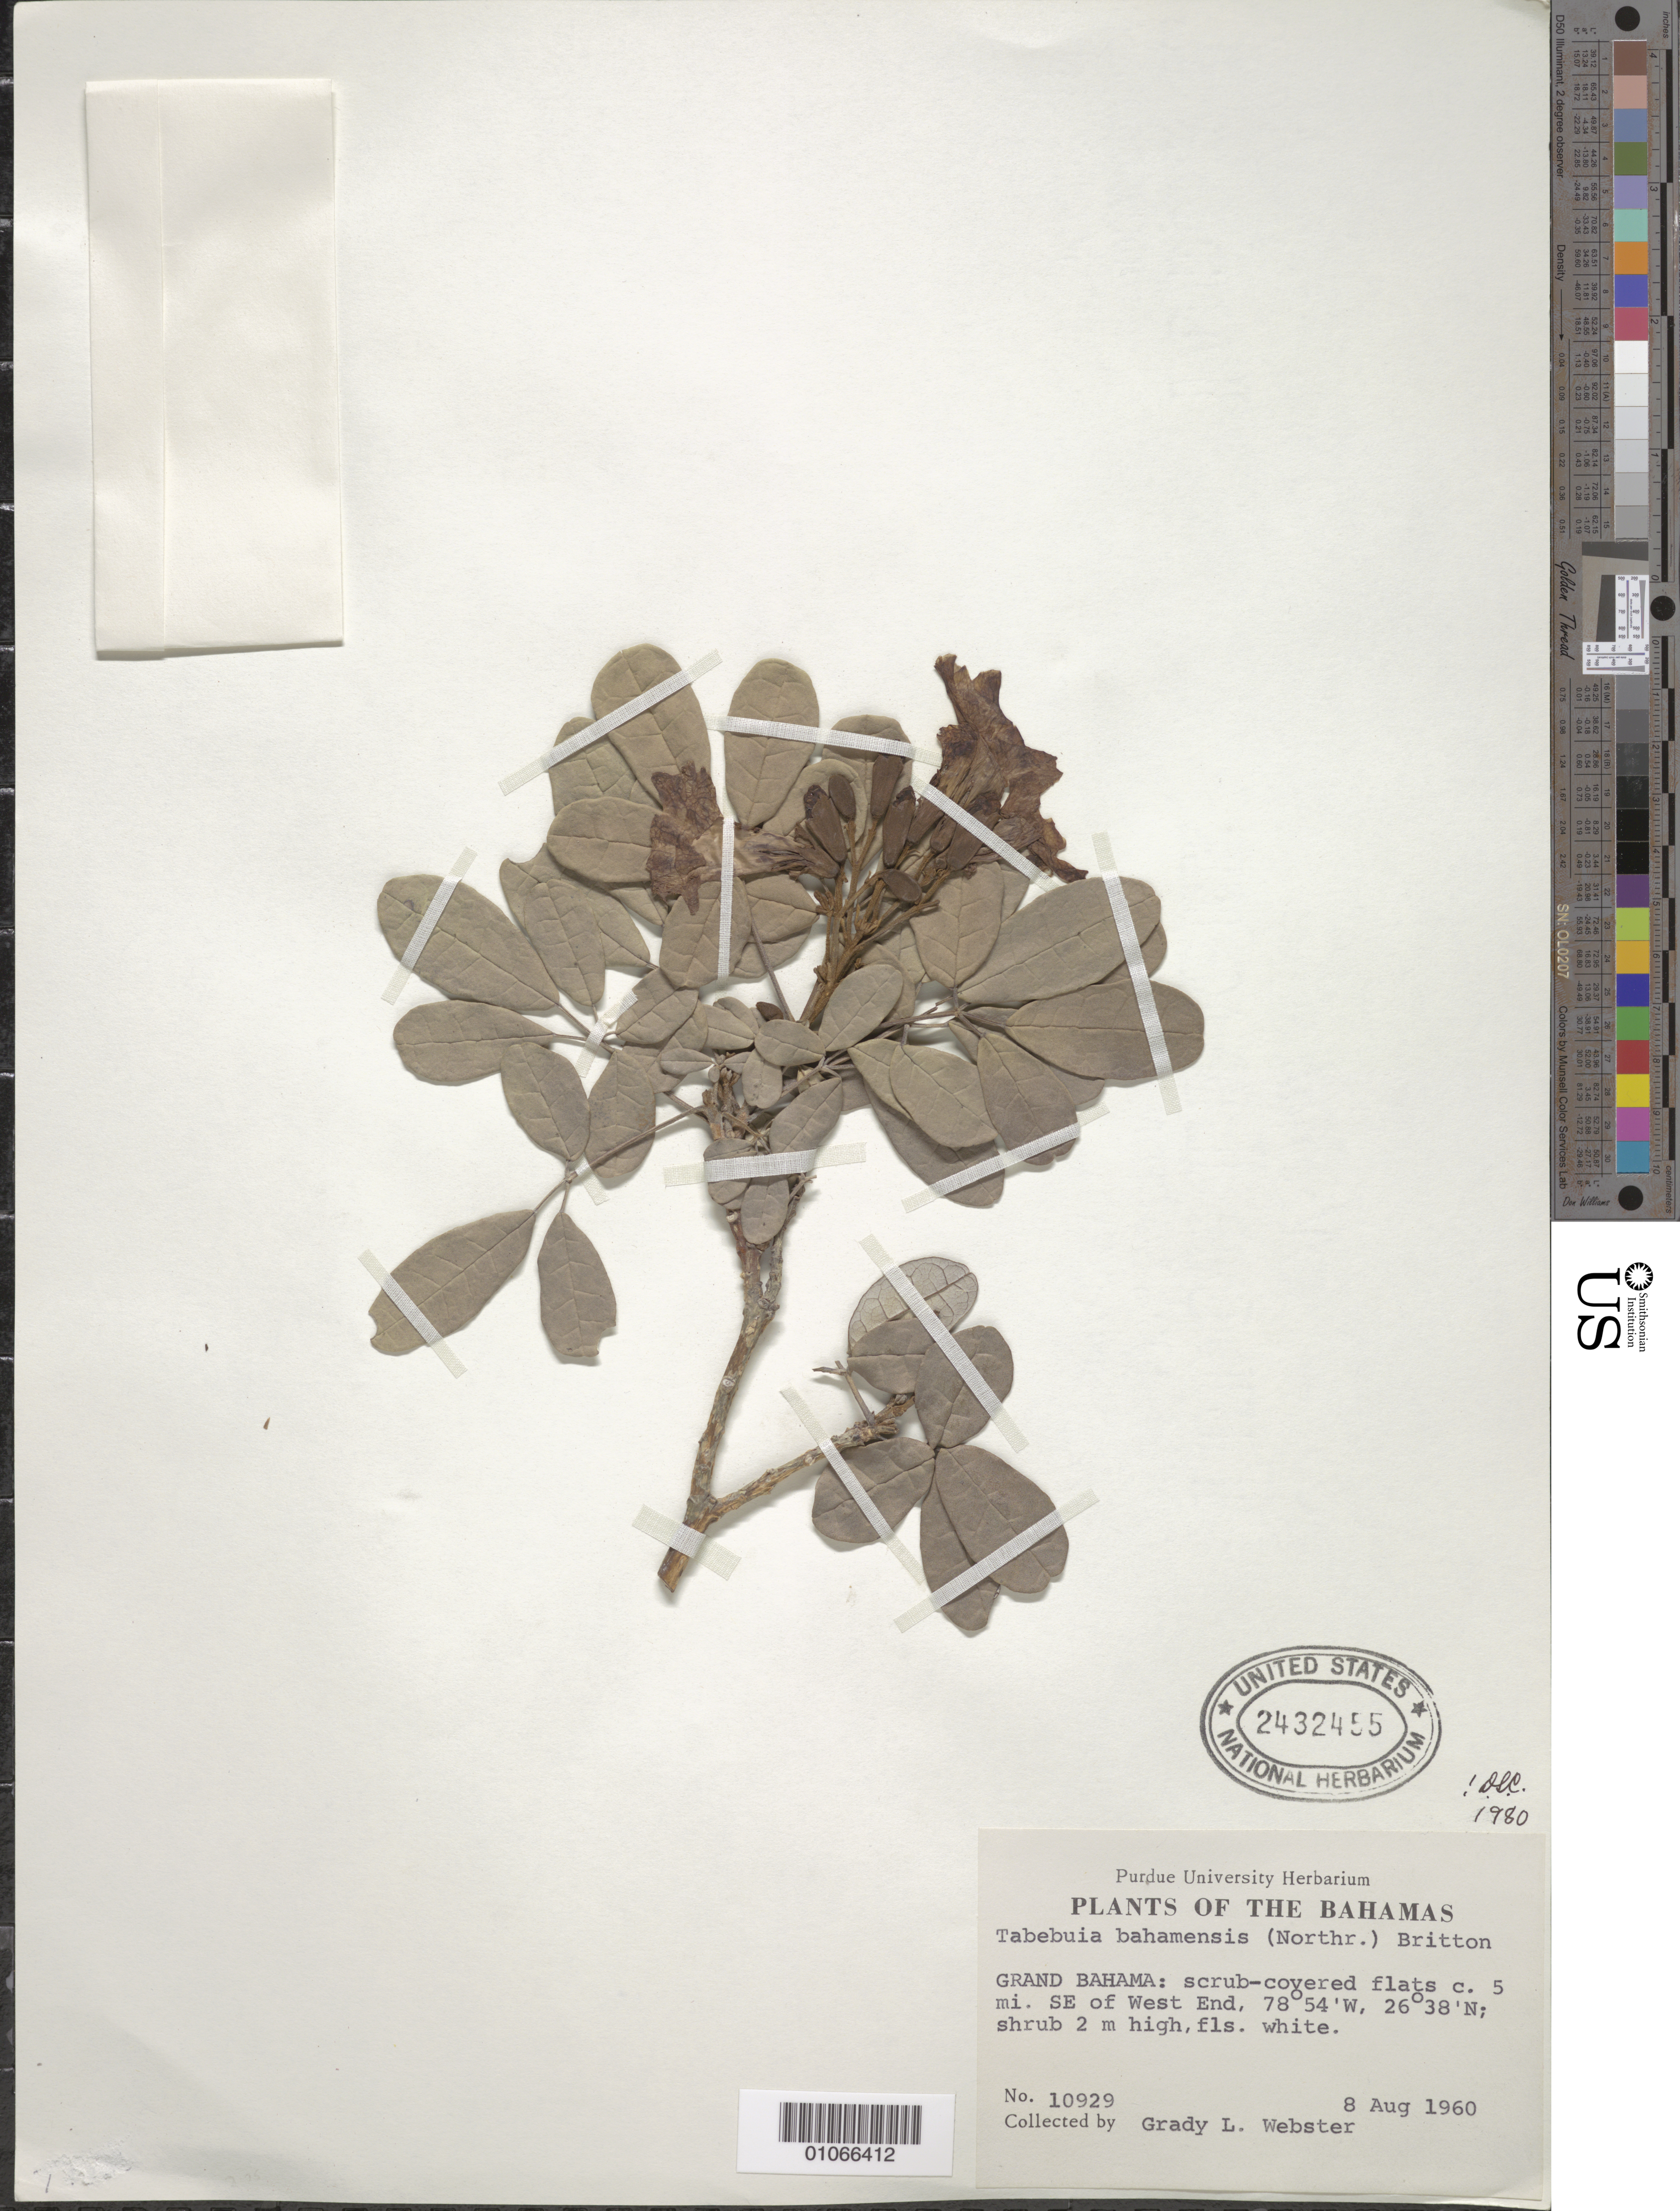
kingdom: Plantae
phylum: Tracheophyta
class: Magnoliopsida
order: Lamiales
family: Bignoniaceae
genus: Tabebuia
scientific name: Tabebuia bahamensis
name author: (Northr.) Britton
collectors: G. L. Webster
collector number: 10929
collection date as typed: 08 Aug 1960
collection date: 1960-08-08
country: Bahamas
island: Grand Bahama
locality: Scrub-covered flats about 5 miles southeast of West End.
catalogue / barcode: US 2432455